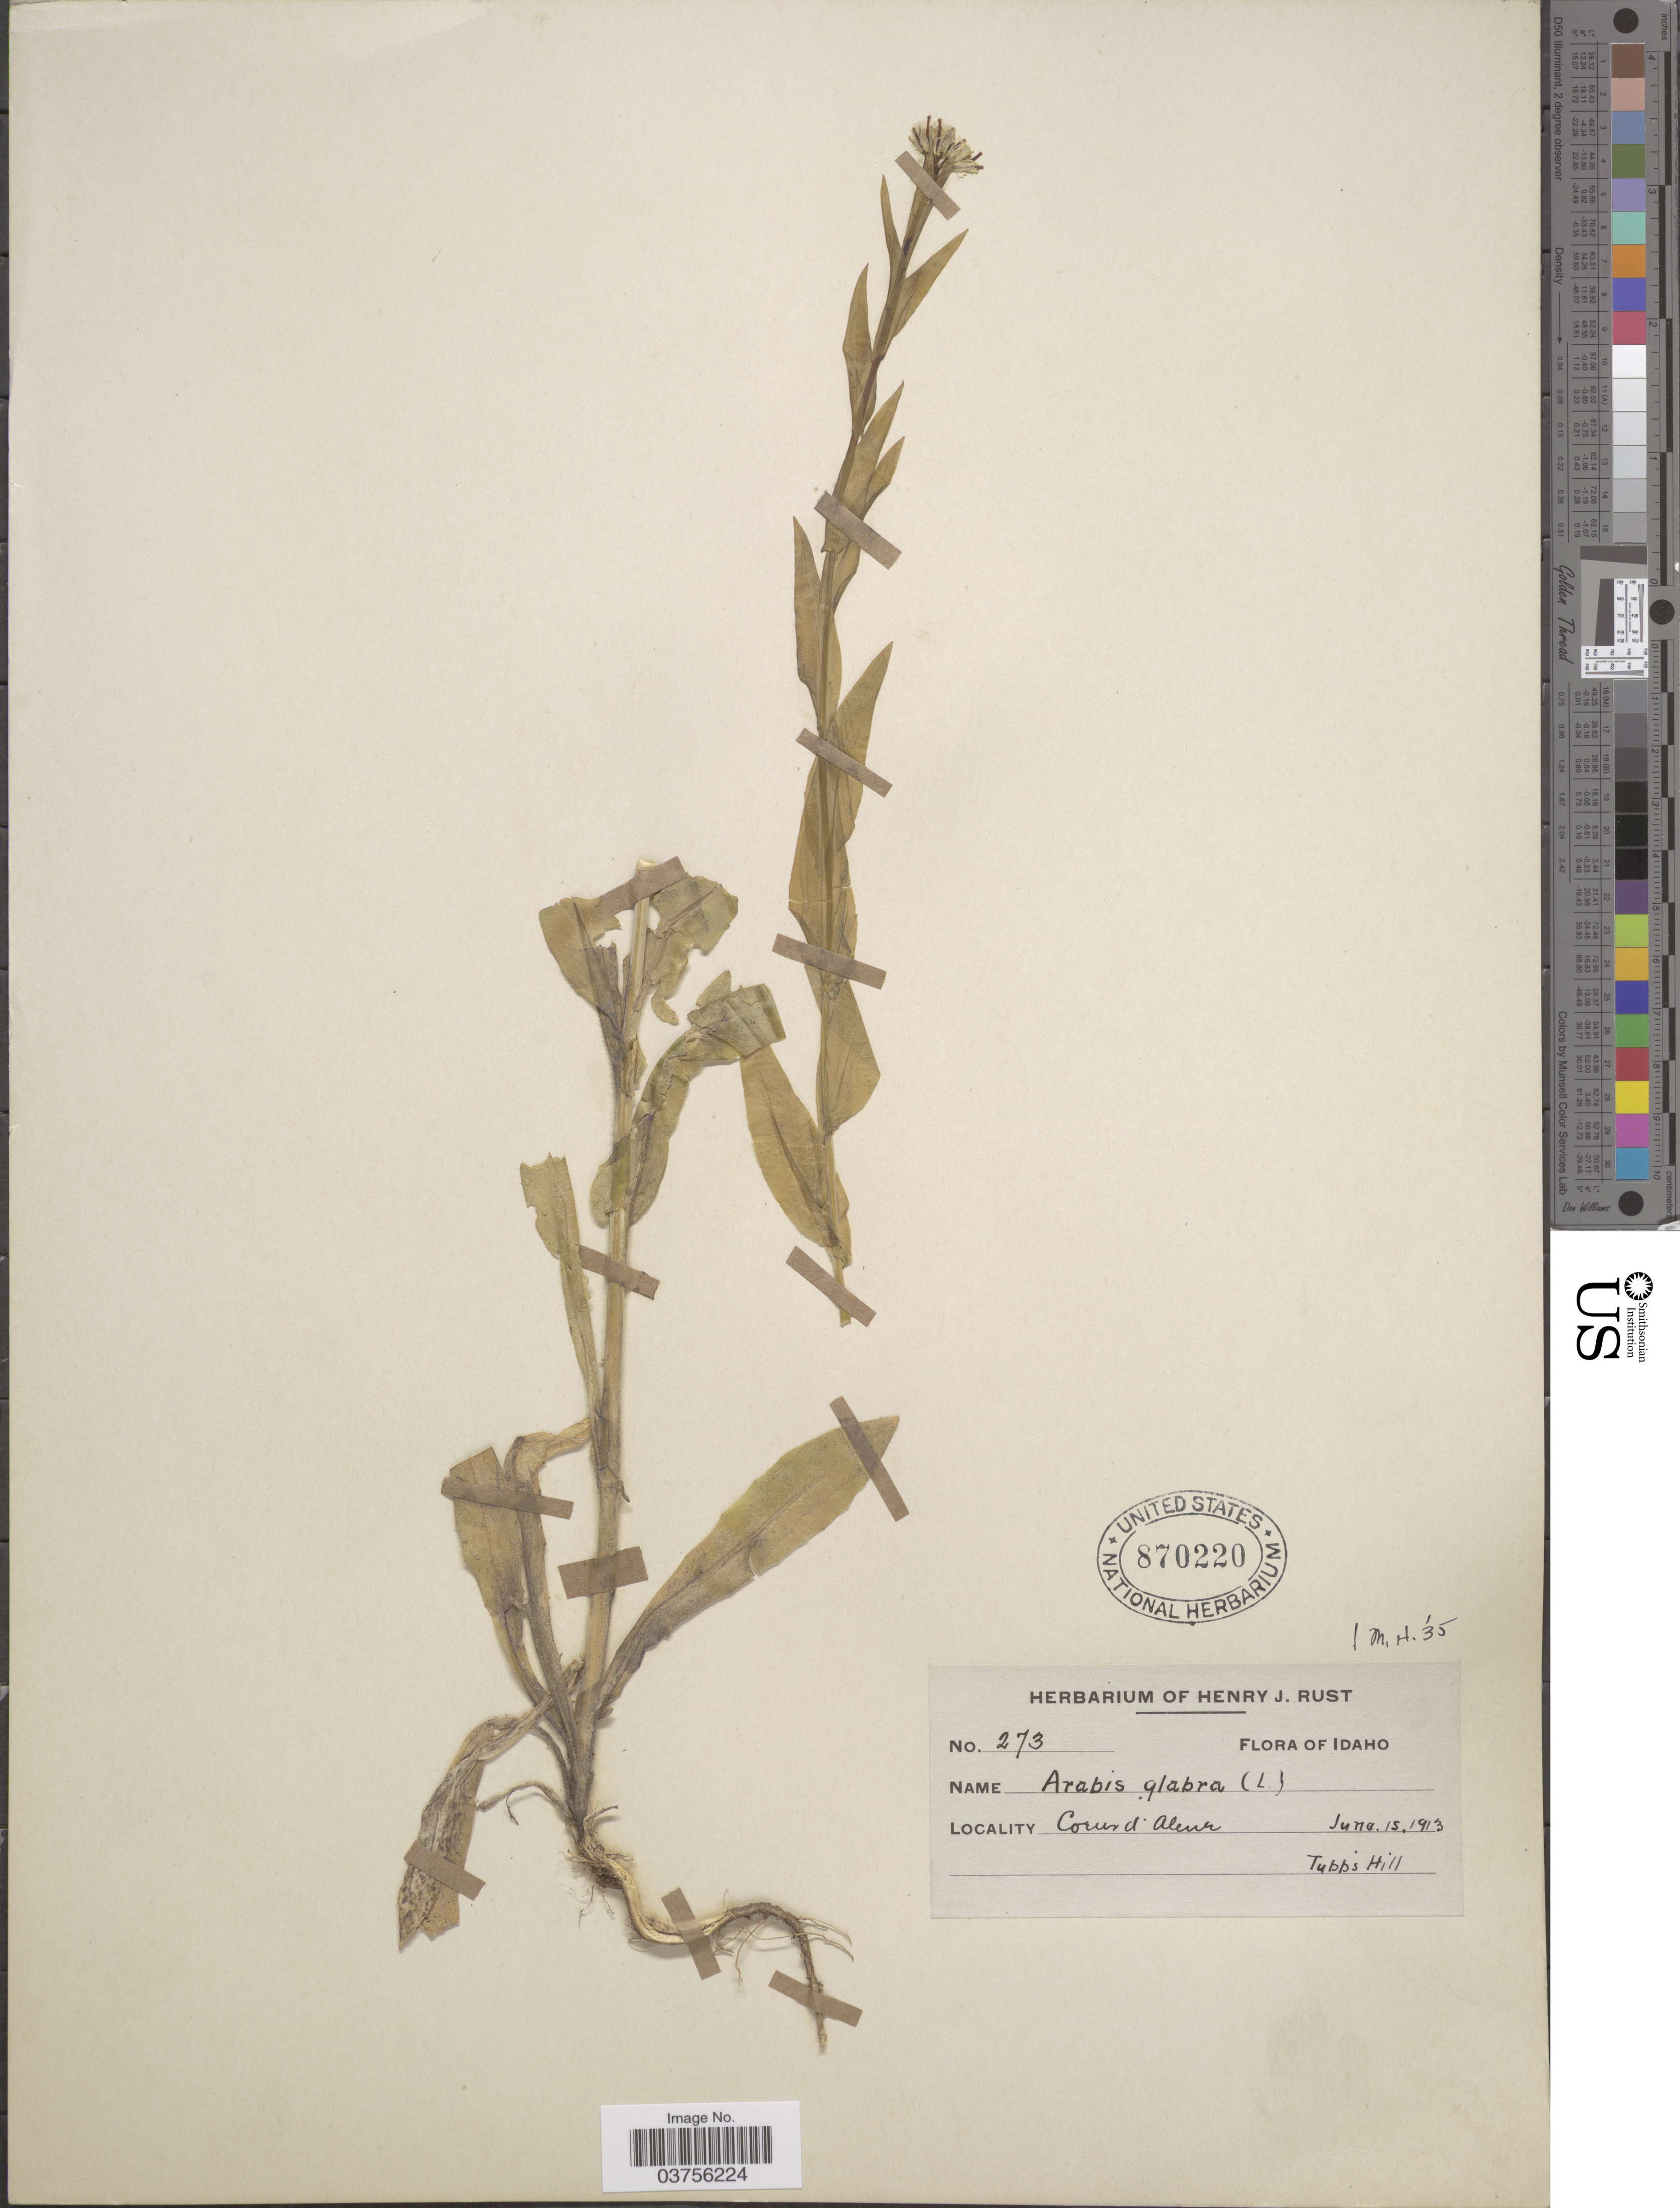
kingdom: Plantae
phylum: Tracheophyta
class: Magnoliopsida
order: Brassicales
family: Brassicaceae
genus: Turritis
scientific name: Turritis glabra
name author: L.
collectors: ex herb. Henry J. Rust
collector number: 273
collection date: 1913-06-15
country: United States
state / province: Idaho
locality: Coeur d'Alene. Tubb's Hill.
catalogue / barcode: US 870220